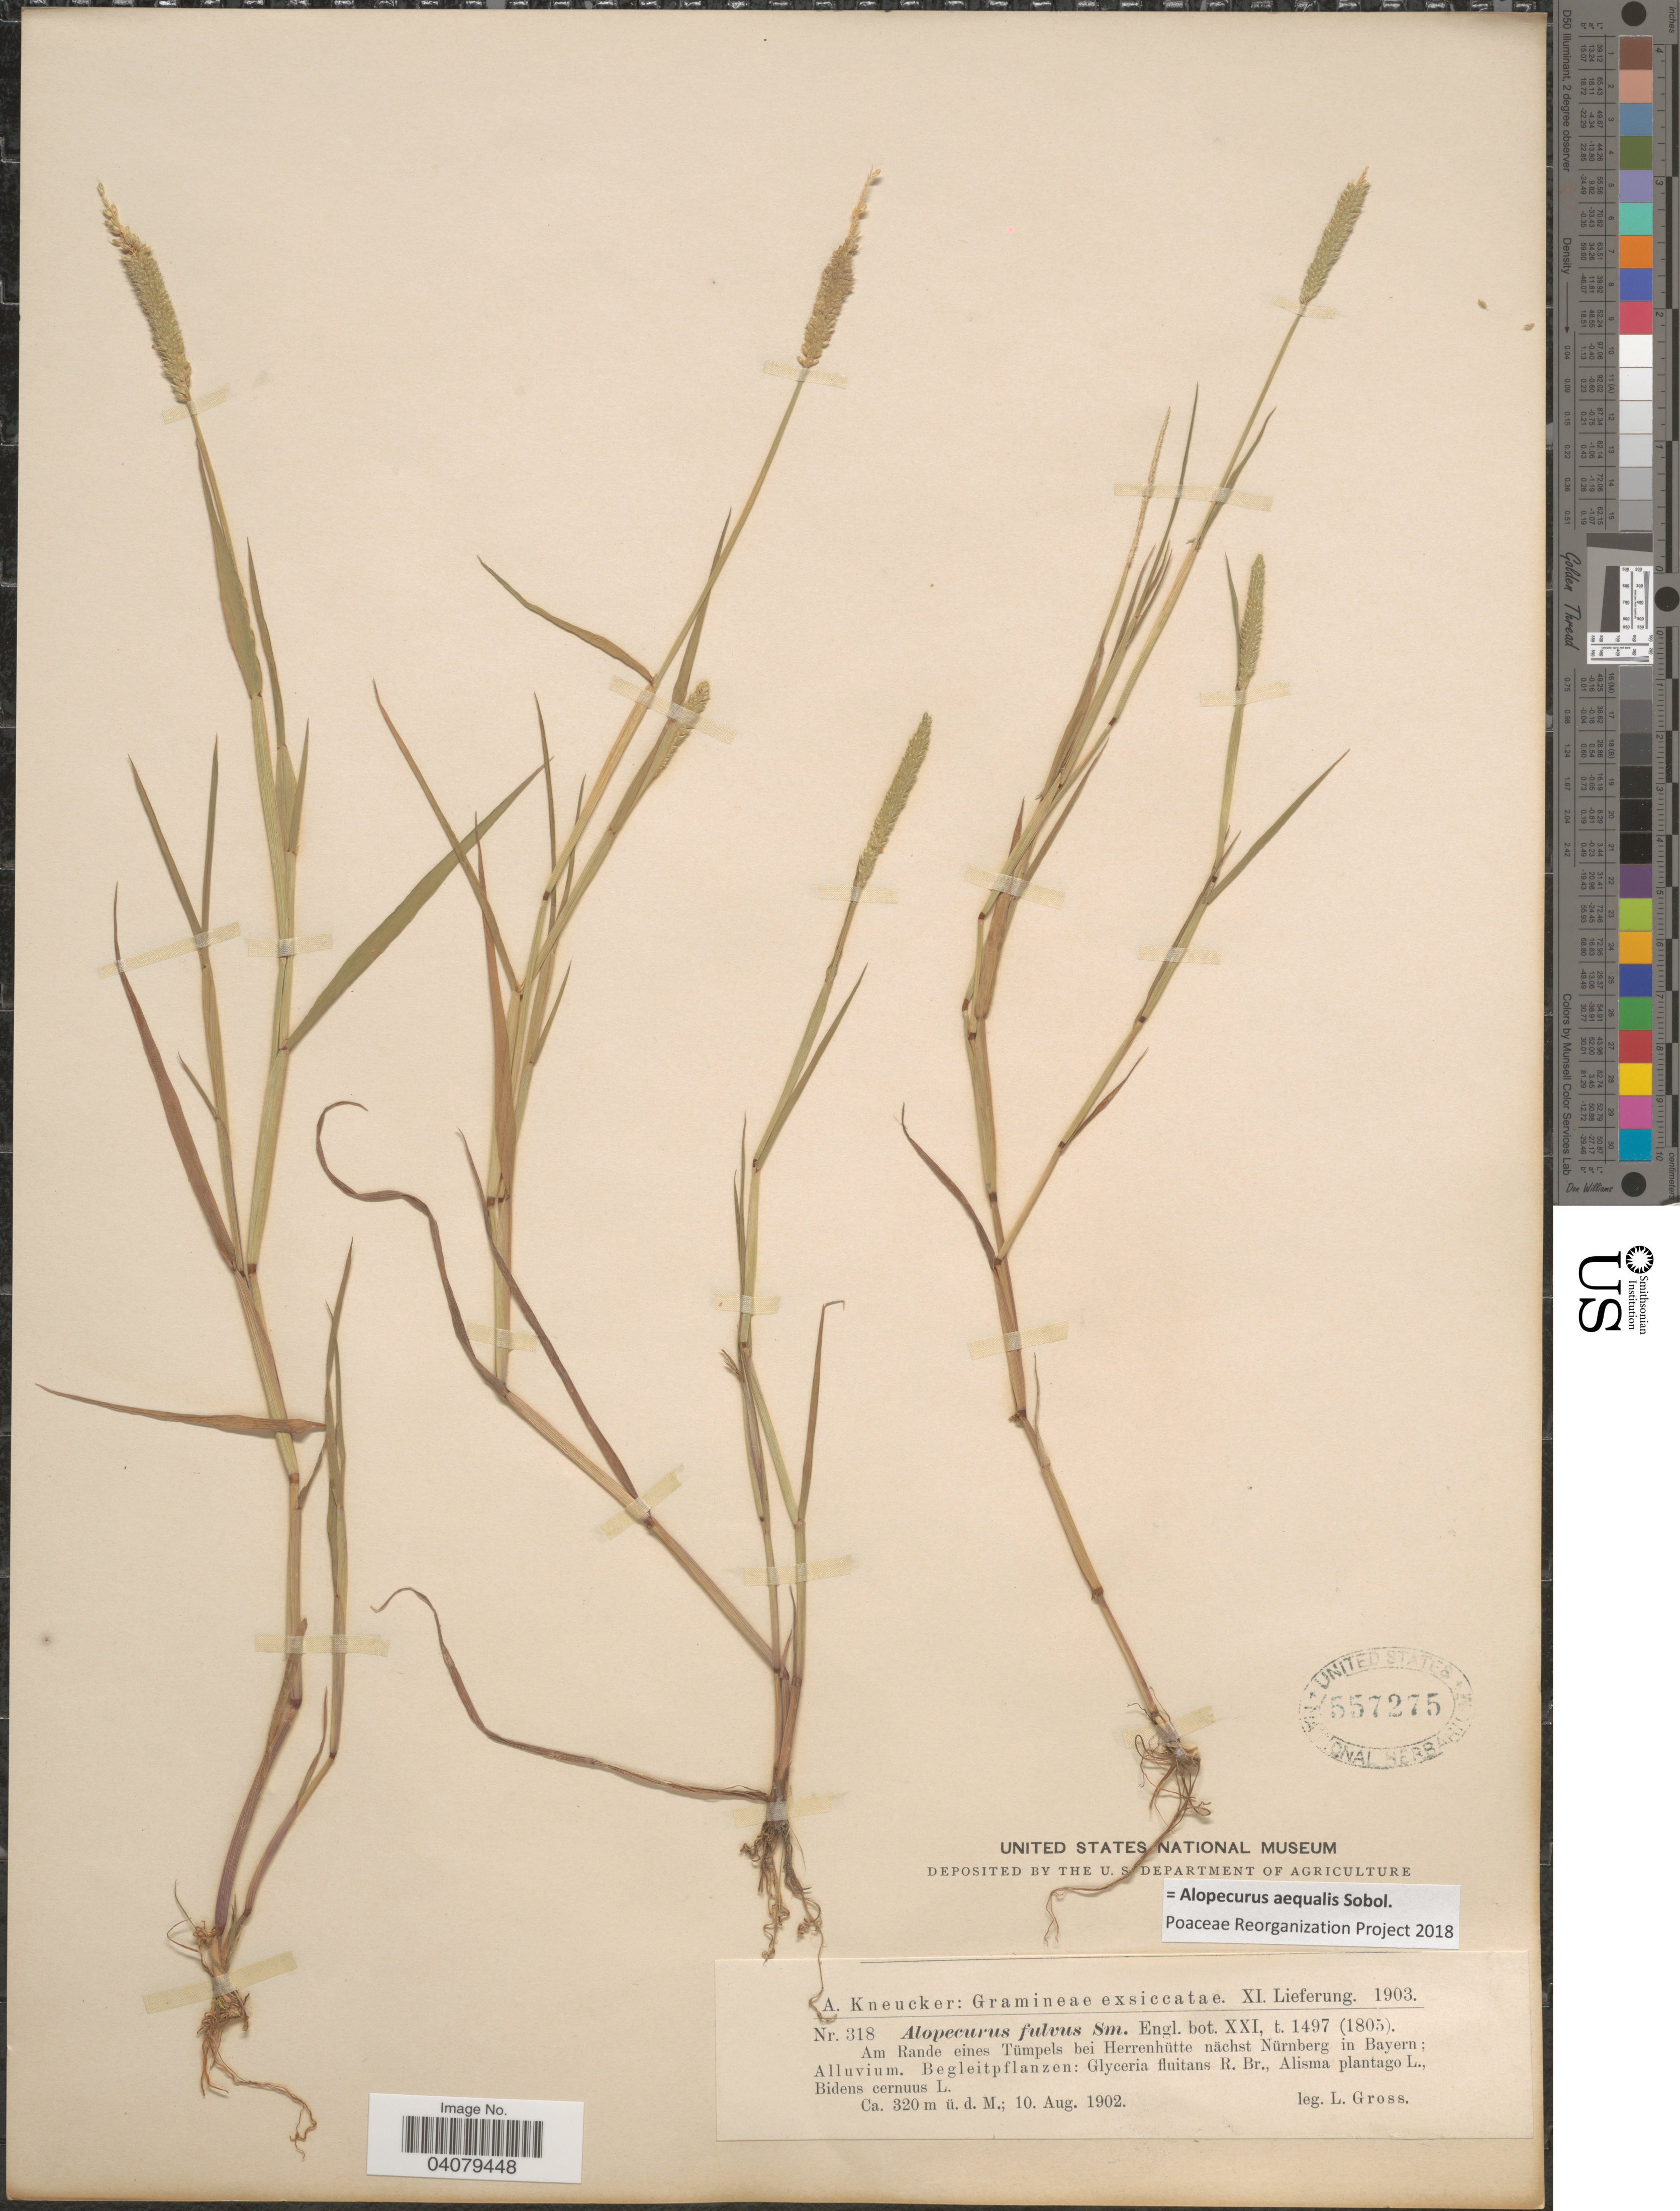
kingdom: Plantae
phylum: Tracheophyta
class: Liliopsida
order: Poales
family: Poaceae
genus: Alopecurus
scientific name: Alopecurus arundinaceus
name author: Poir.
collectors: L. Gross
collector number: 318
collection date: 1902-08-10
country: Germany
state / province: Bayern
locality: Am Rande eines Tümpels bei Herrenhütte nächst Nürnberg.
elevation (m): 320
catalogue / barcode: US 557275